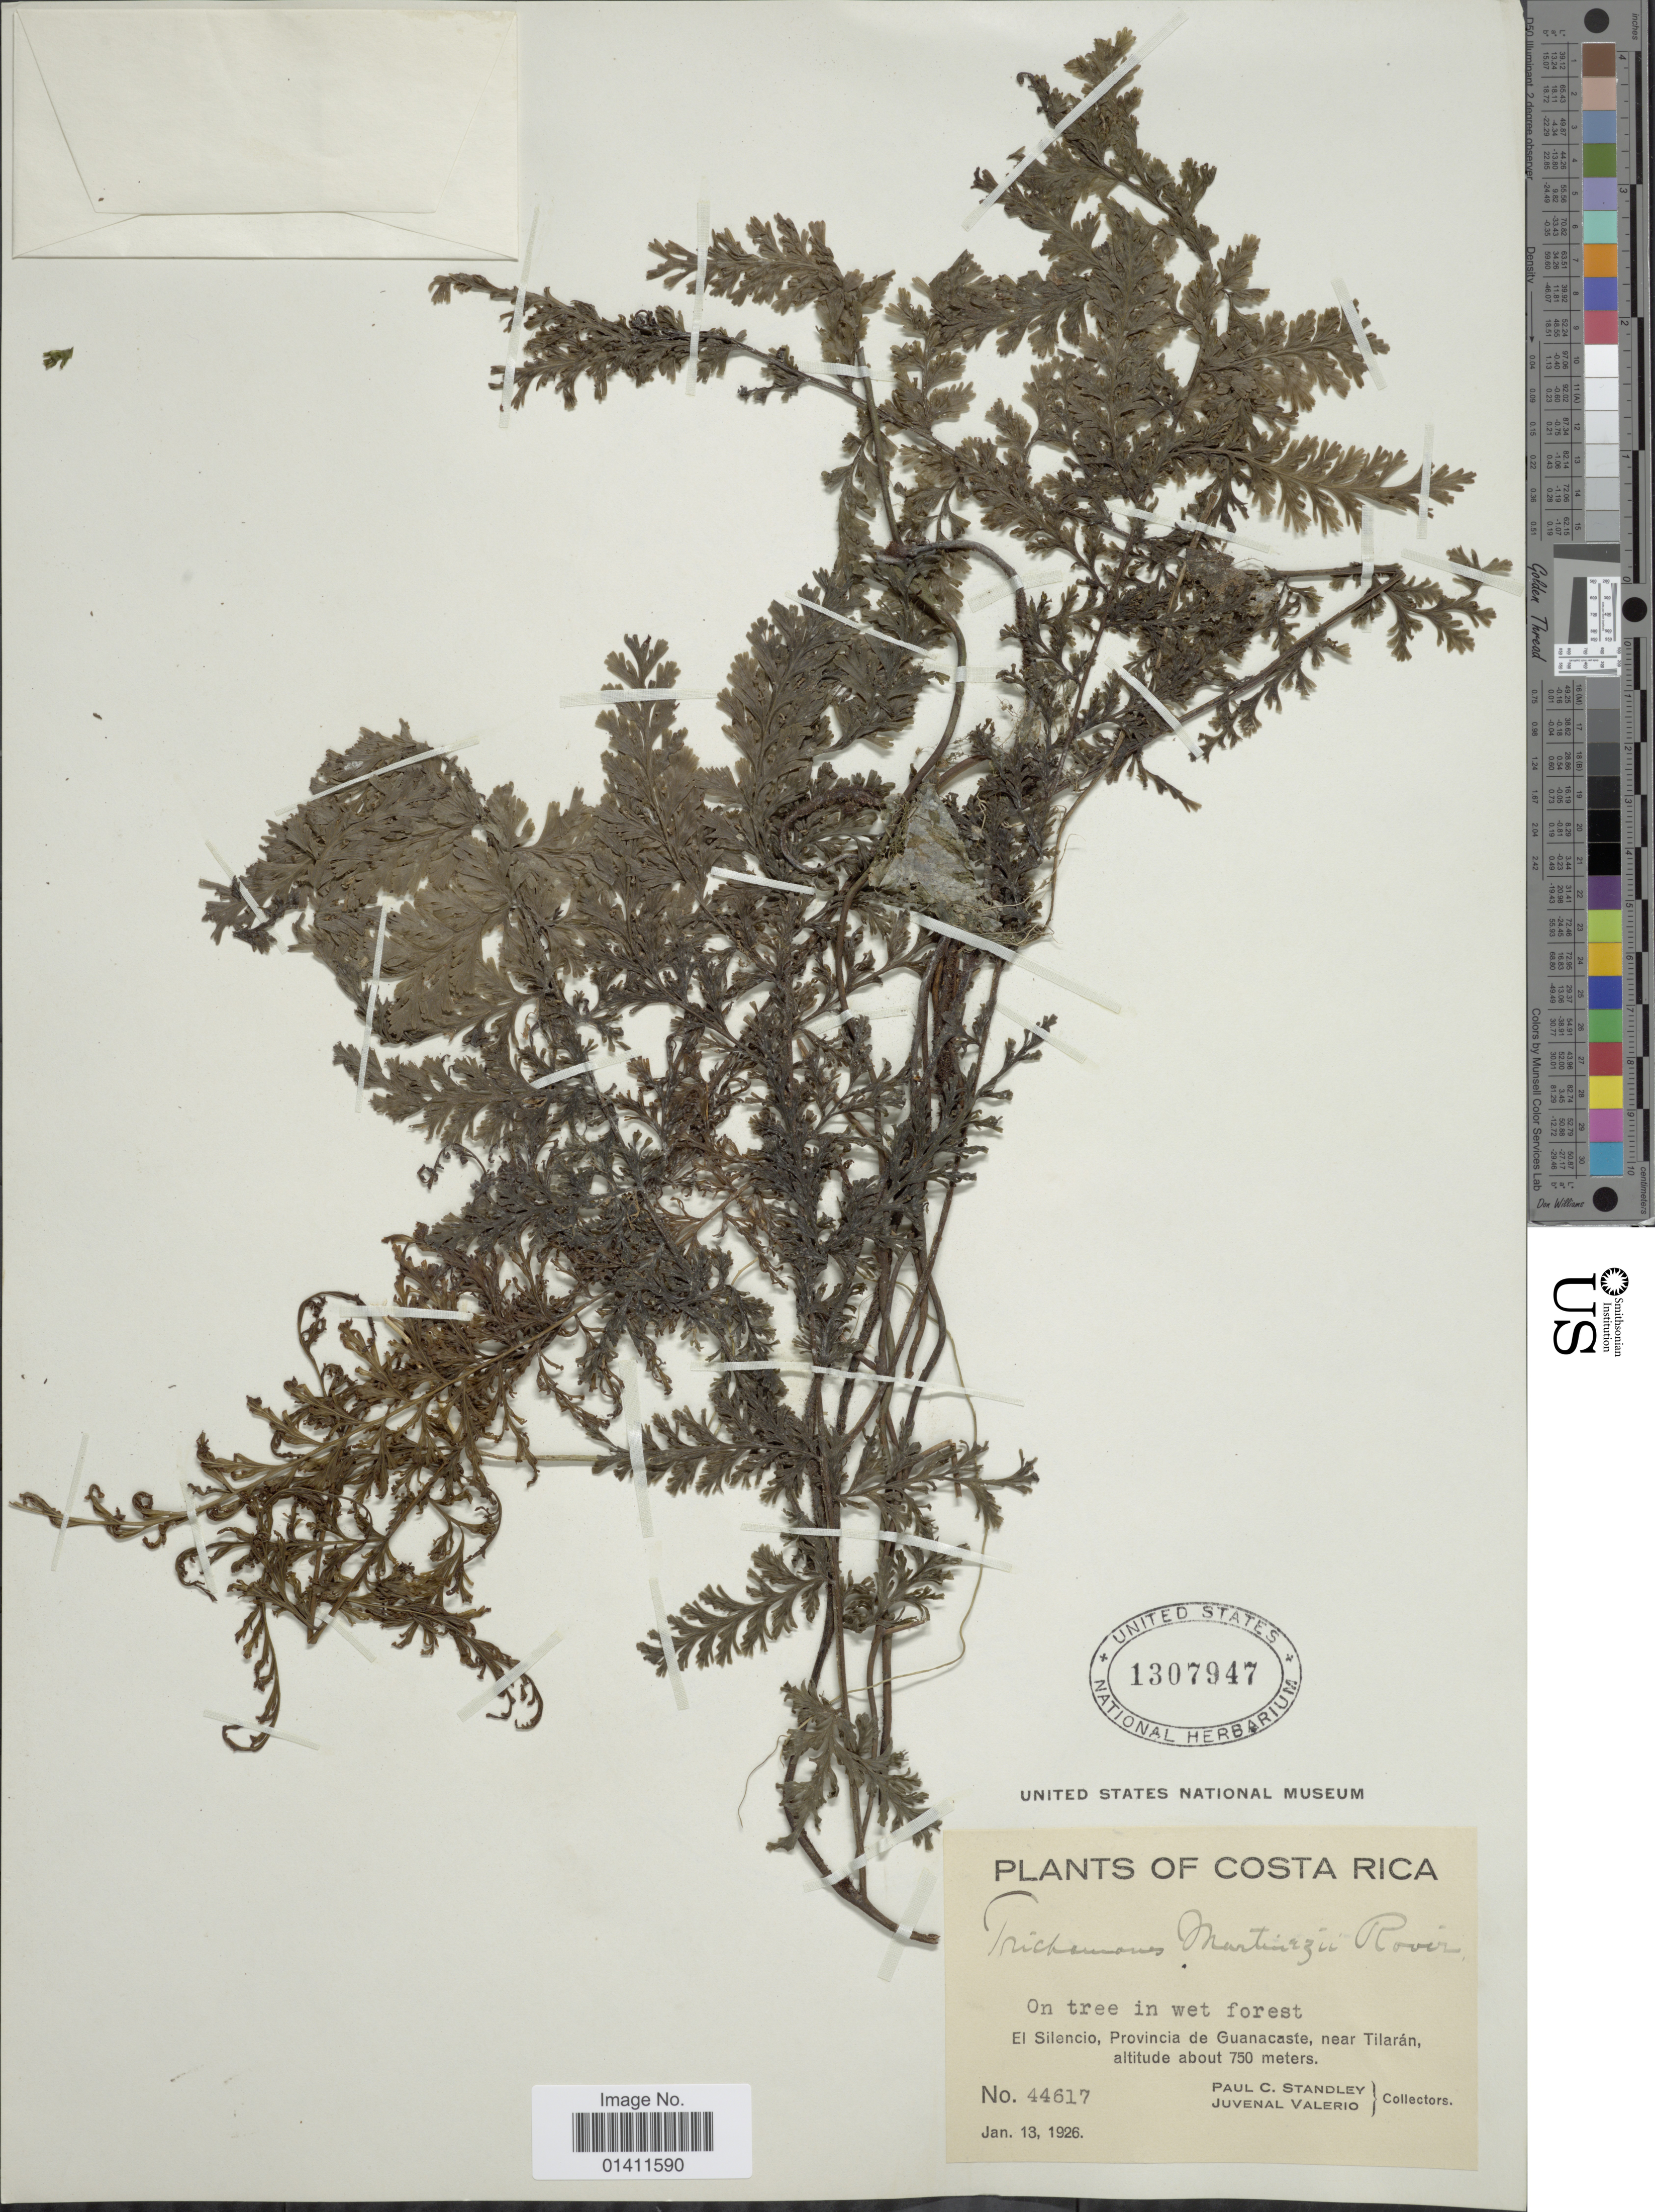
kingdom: Plantae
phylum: Tracheophyta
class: Polypodiopsida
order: Hymenophyllales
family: Hymenophyllaceae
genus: Vandenboschia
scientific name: Vandenboschia collariata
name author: (Bosch) Ebihara & K. Iwats.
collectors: P. C. Standley & J. Valerio R.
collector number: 44617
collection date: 1926-01-13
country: Costa Rica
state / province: Guanacaste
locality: El Silencio, Provincia de Guanacaste, near Tilaran.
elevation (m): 750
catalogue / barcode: US 1307947